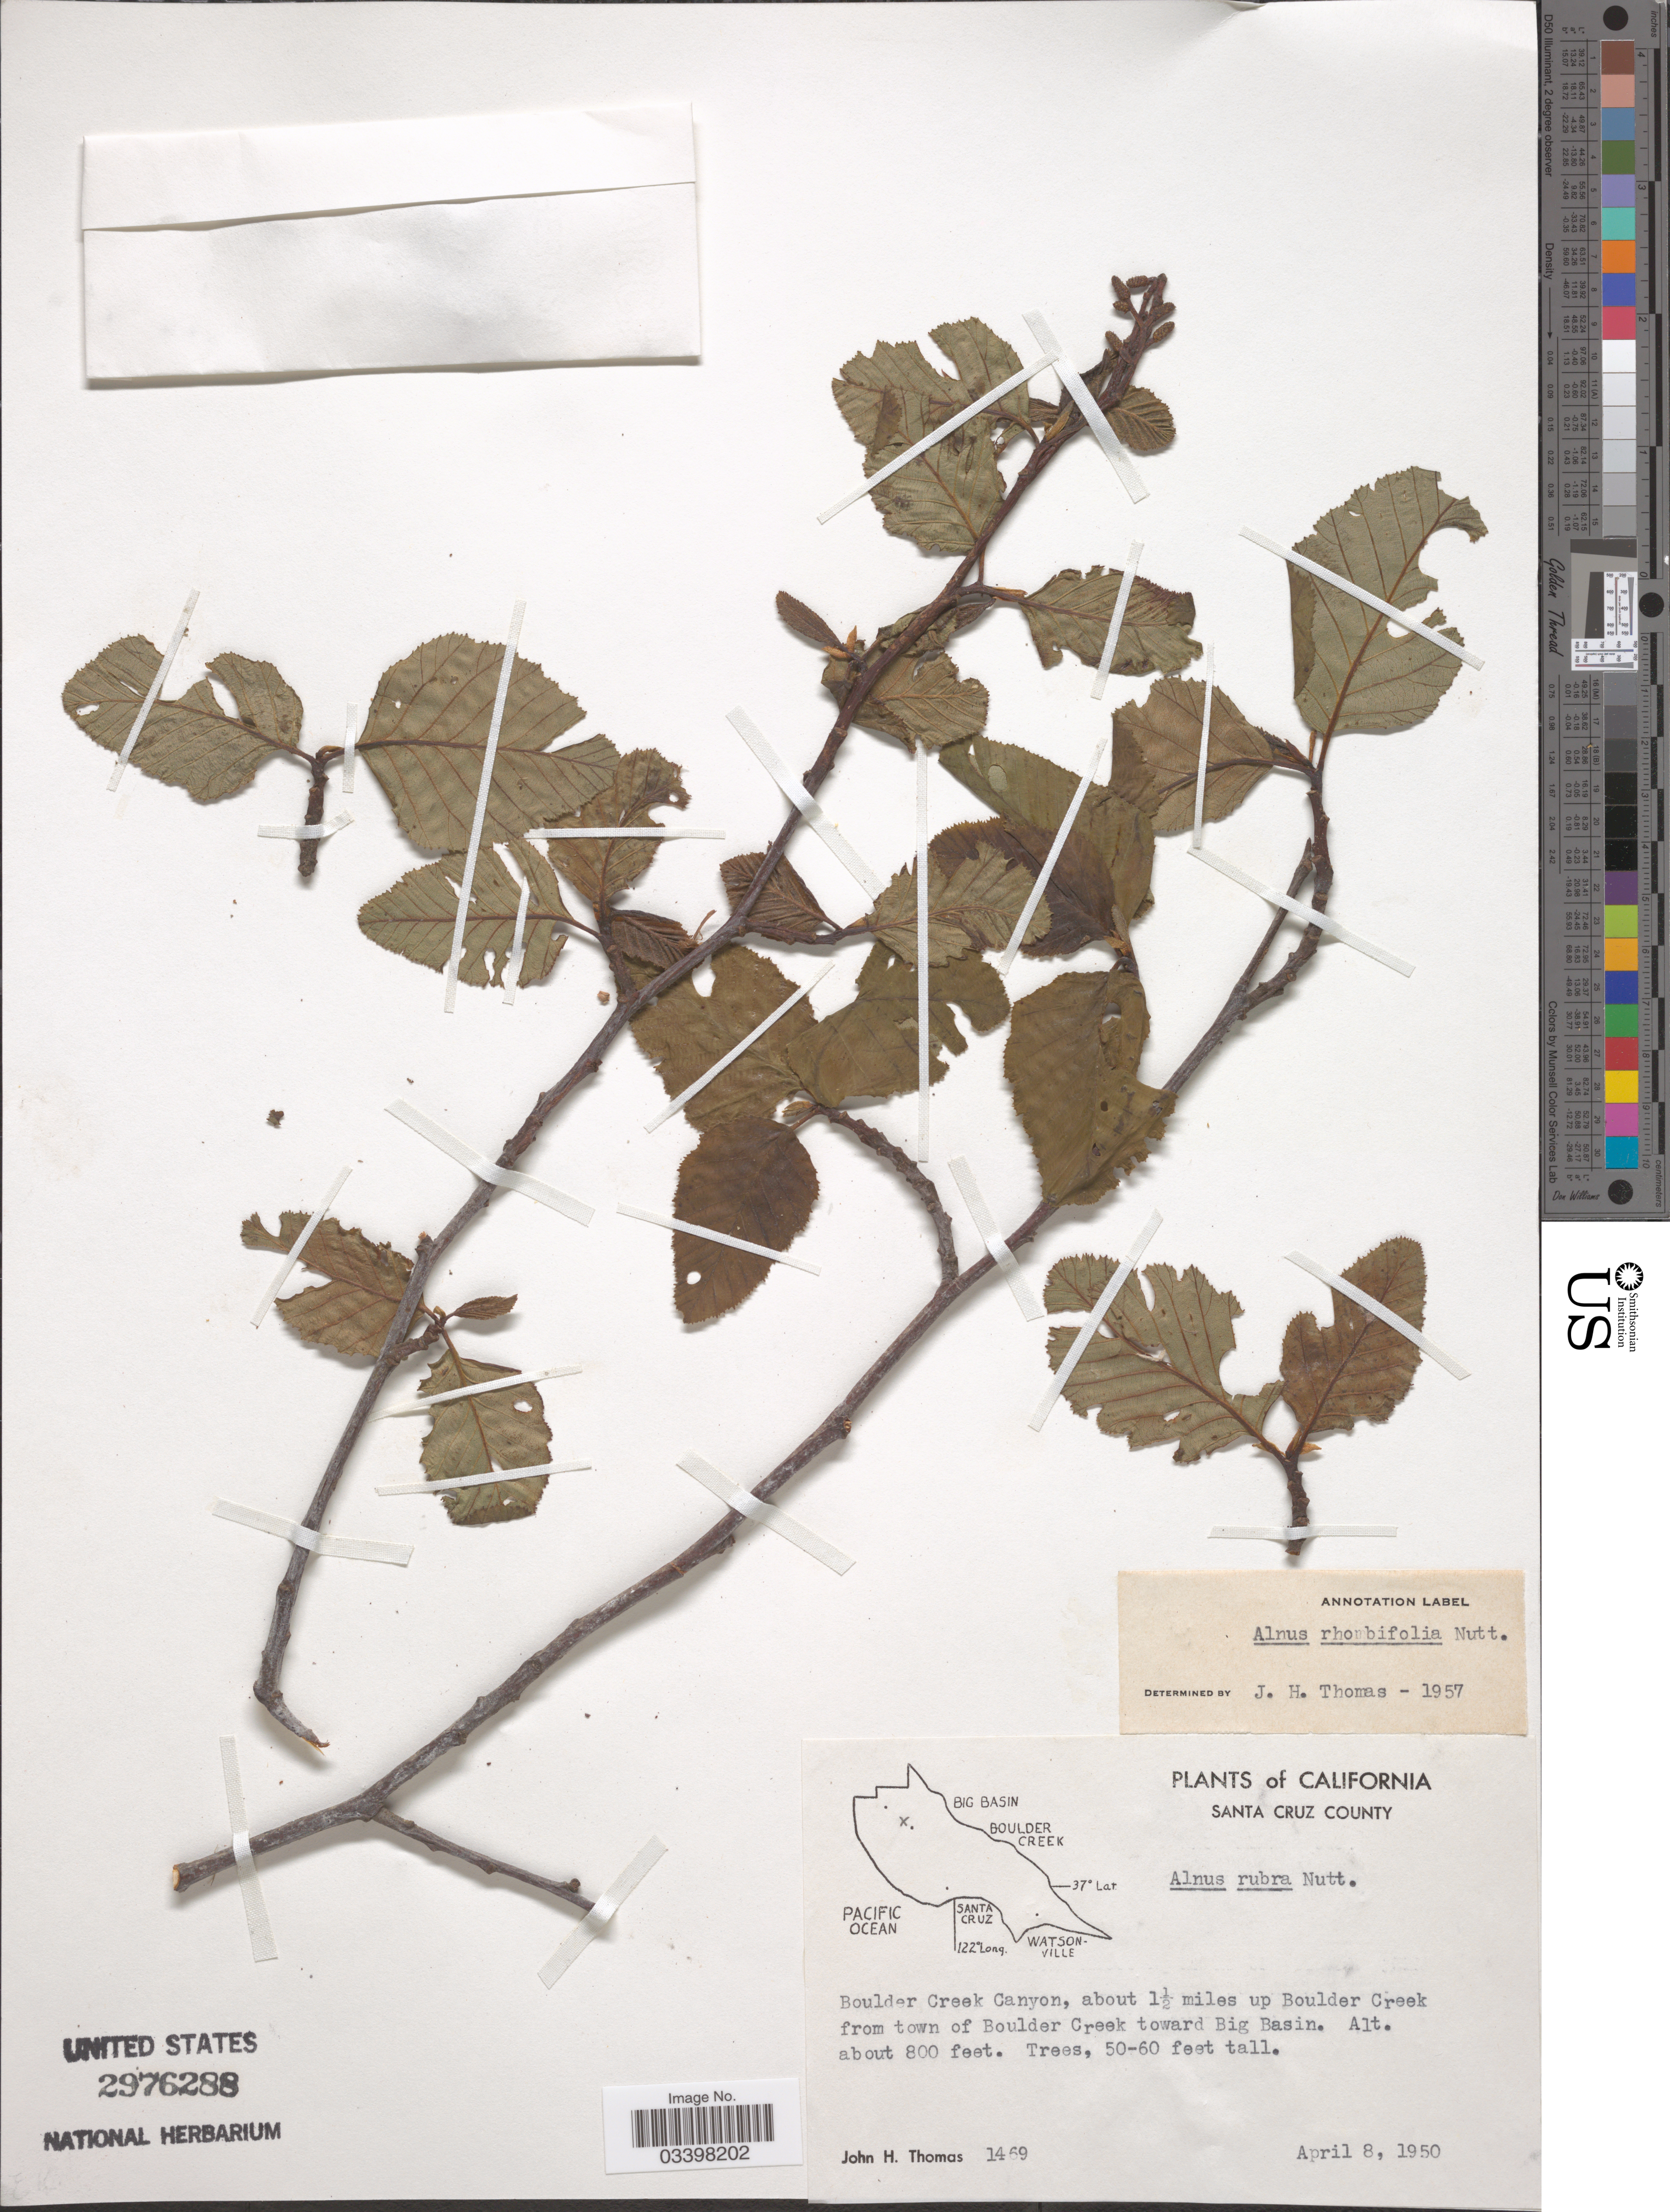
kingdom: Plantae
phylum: Tracheophyta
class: Magnoliopsida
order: Fagales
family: Betulaceae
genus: Alnus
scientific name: Alnus rhombifolia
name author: Nutt.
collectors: J. H. Thomas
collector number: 1469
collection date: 1950-04-08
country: United States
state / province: California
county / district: Santa Cruz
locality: Santa Cruz County. Boulder Creek Canyon, about 1½ miles up Boulder Creek from town of Boulder Creek toward Big Basin.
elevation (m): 244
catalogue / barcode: US 2976288